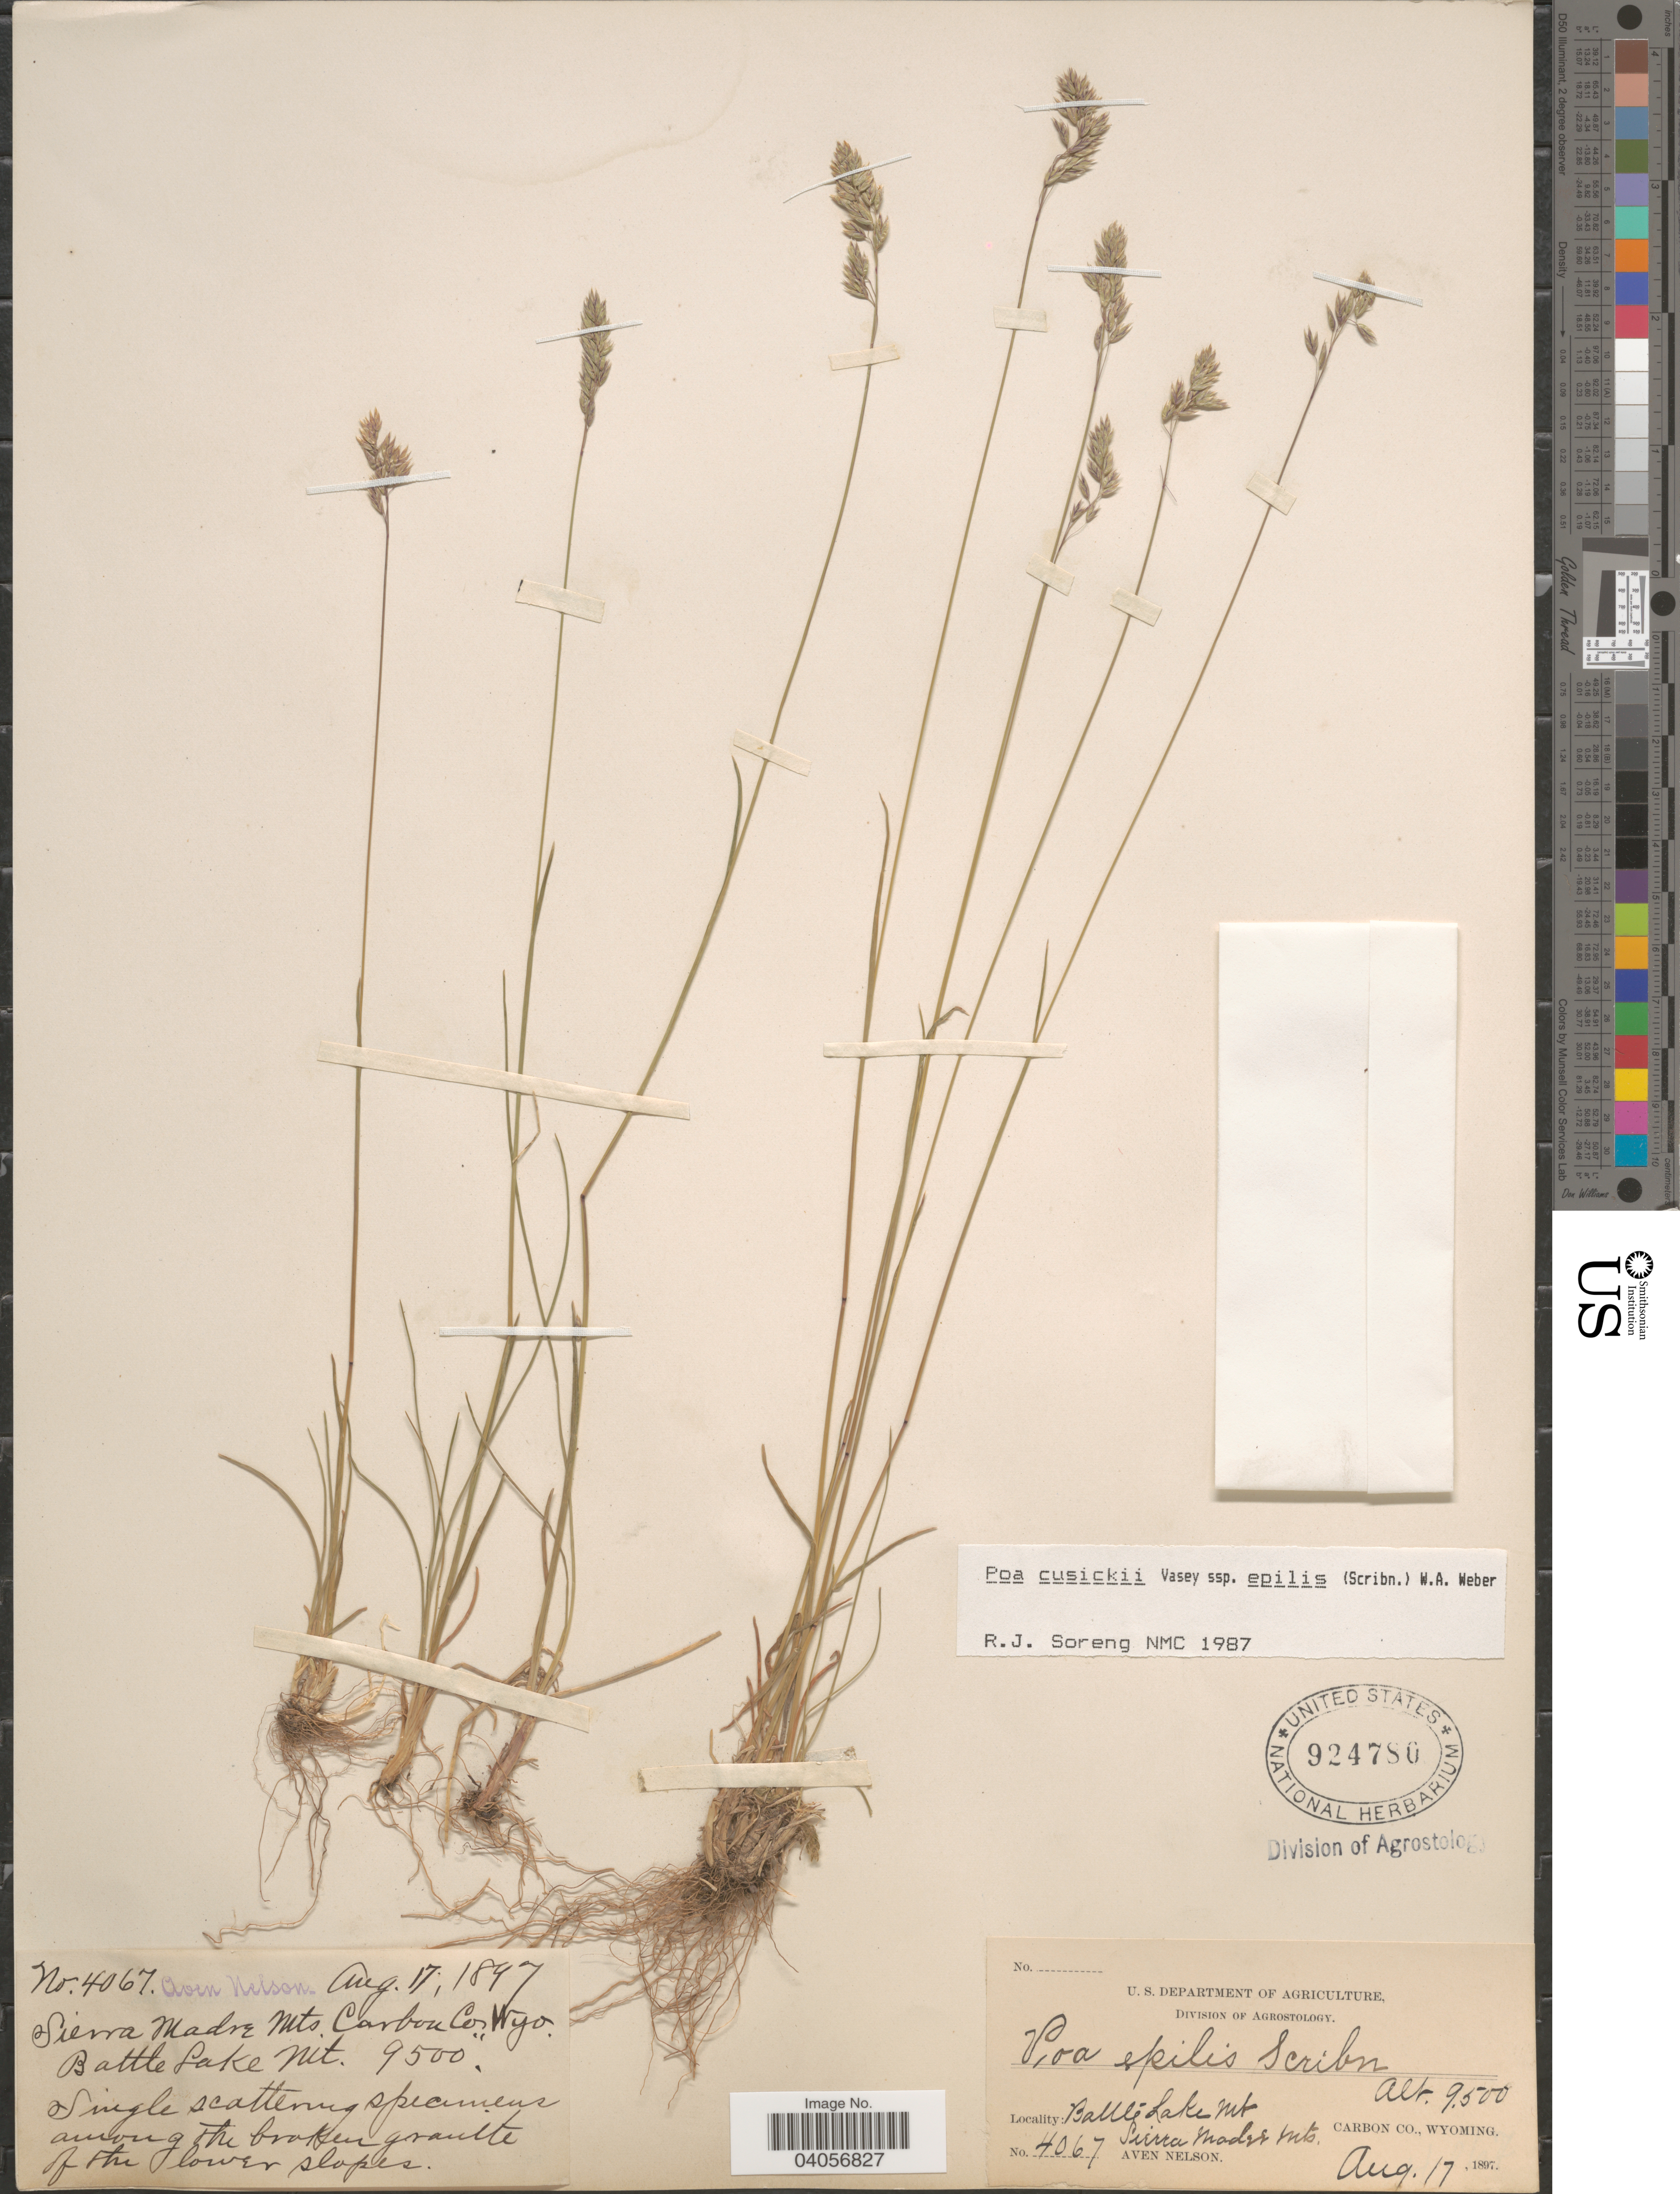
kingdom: Plantae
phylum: Tracheophyta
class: Liliopsida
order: Poales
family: Poaceae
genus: Poa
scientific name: Poa cusickii subsp. epilis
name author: (Scribn.) W.A. Weber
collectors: A. Nelson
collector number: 4067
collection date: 1897-08-17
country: United States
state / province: Wyoming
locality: Sierra Madre Mts. Carbon Co. Battle Lake Mt.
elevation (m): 2896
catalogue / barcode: US 924780